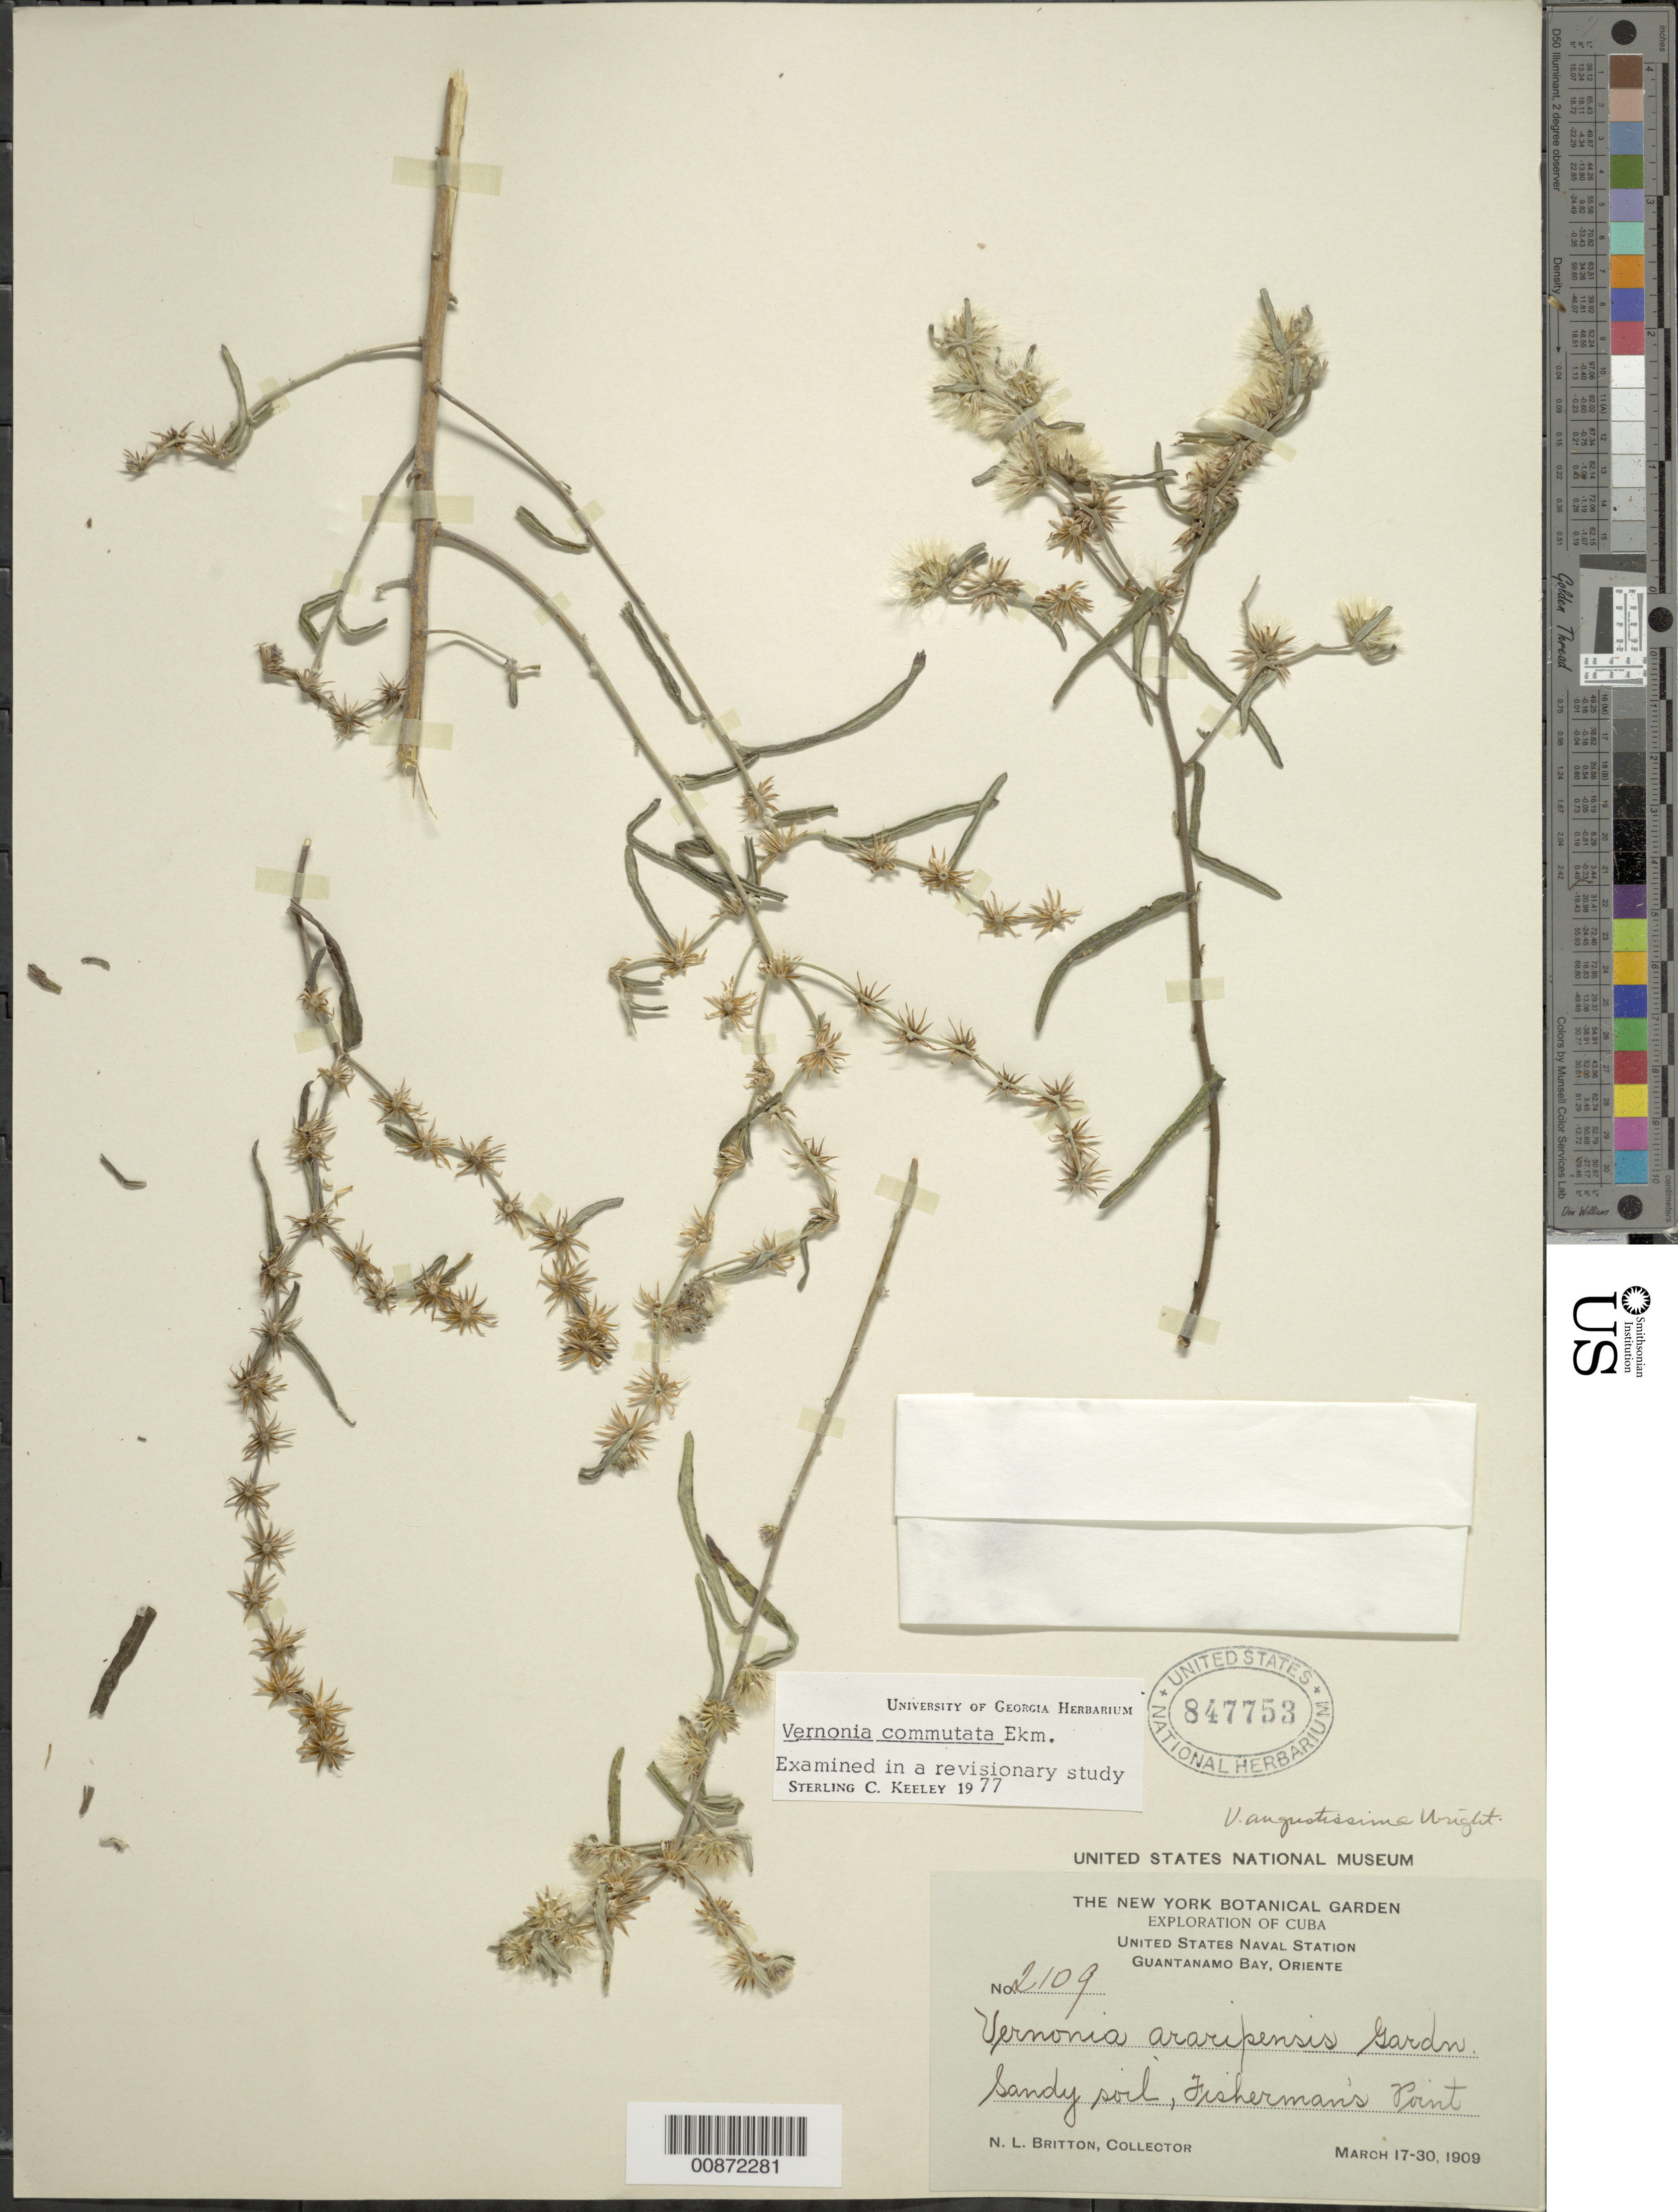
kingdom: Plantae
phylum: Tracheophyta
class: Magnoliopsida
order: Asterales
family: Asteraceae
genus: Lepidaploa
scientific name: Lepidaploa commutata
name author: (Ekman) H. Rob.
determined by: Keeley, S. C.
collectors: N. Britton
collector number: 2109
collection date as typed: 17 Mar 1909 to 30 Mar 1909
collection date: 1909-03-17/1909-03-30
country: Cuba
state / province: Oriente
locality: Gauntanamo Bay. Fisherman's Point.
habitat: Sandy soil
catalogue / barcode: US 847753